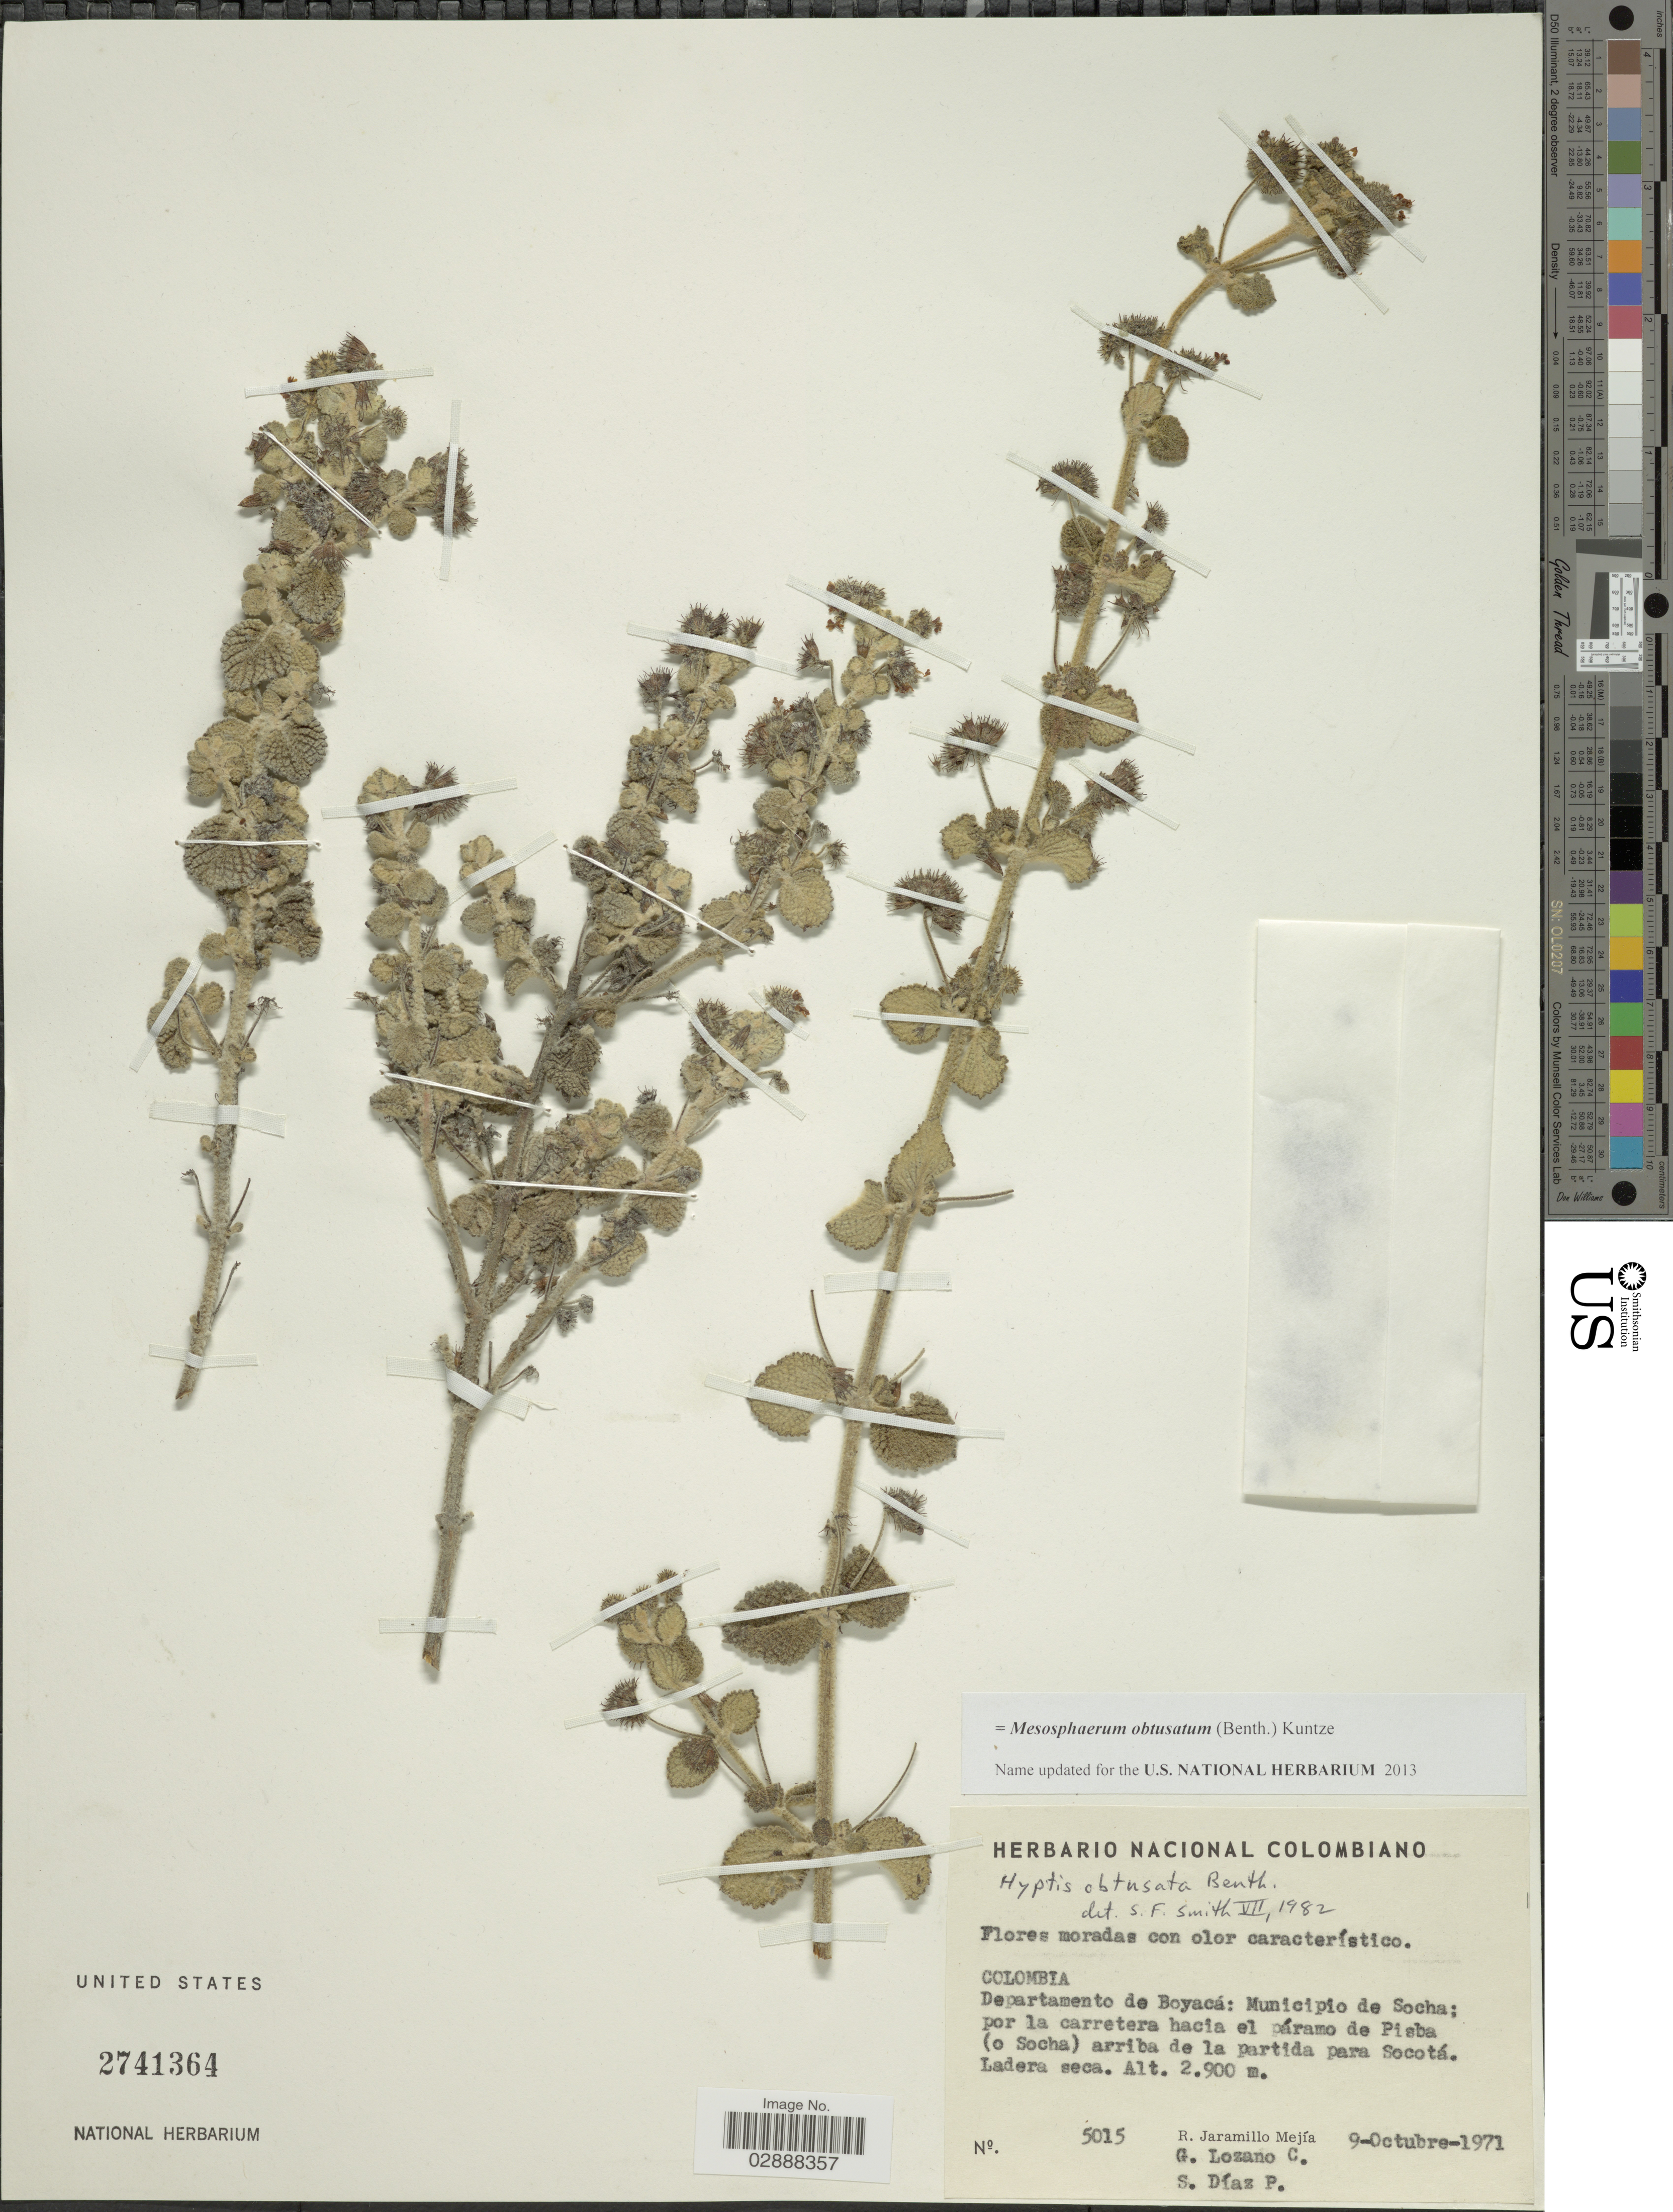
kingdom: Plantae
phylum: Tracheophyta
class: Magnoliopsida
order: Lamiales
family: Lamiaceae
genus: Mesosphaerum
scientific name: Mesosphaerum obtusatum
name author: (Benth.) Kuntze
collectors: R. Jaramillo M., G. Lozano-Contreras & S. Diaz P.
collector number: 5015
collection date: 1971-10-09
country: Colombia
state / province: Boyacá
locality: Departamento de Boyacá: Municipio de Socha: por la carretera hacia el páramo de Pisba (o Socha) arriba de la partida para Socotá.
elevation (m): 2900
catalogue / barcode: US 2741364